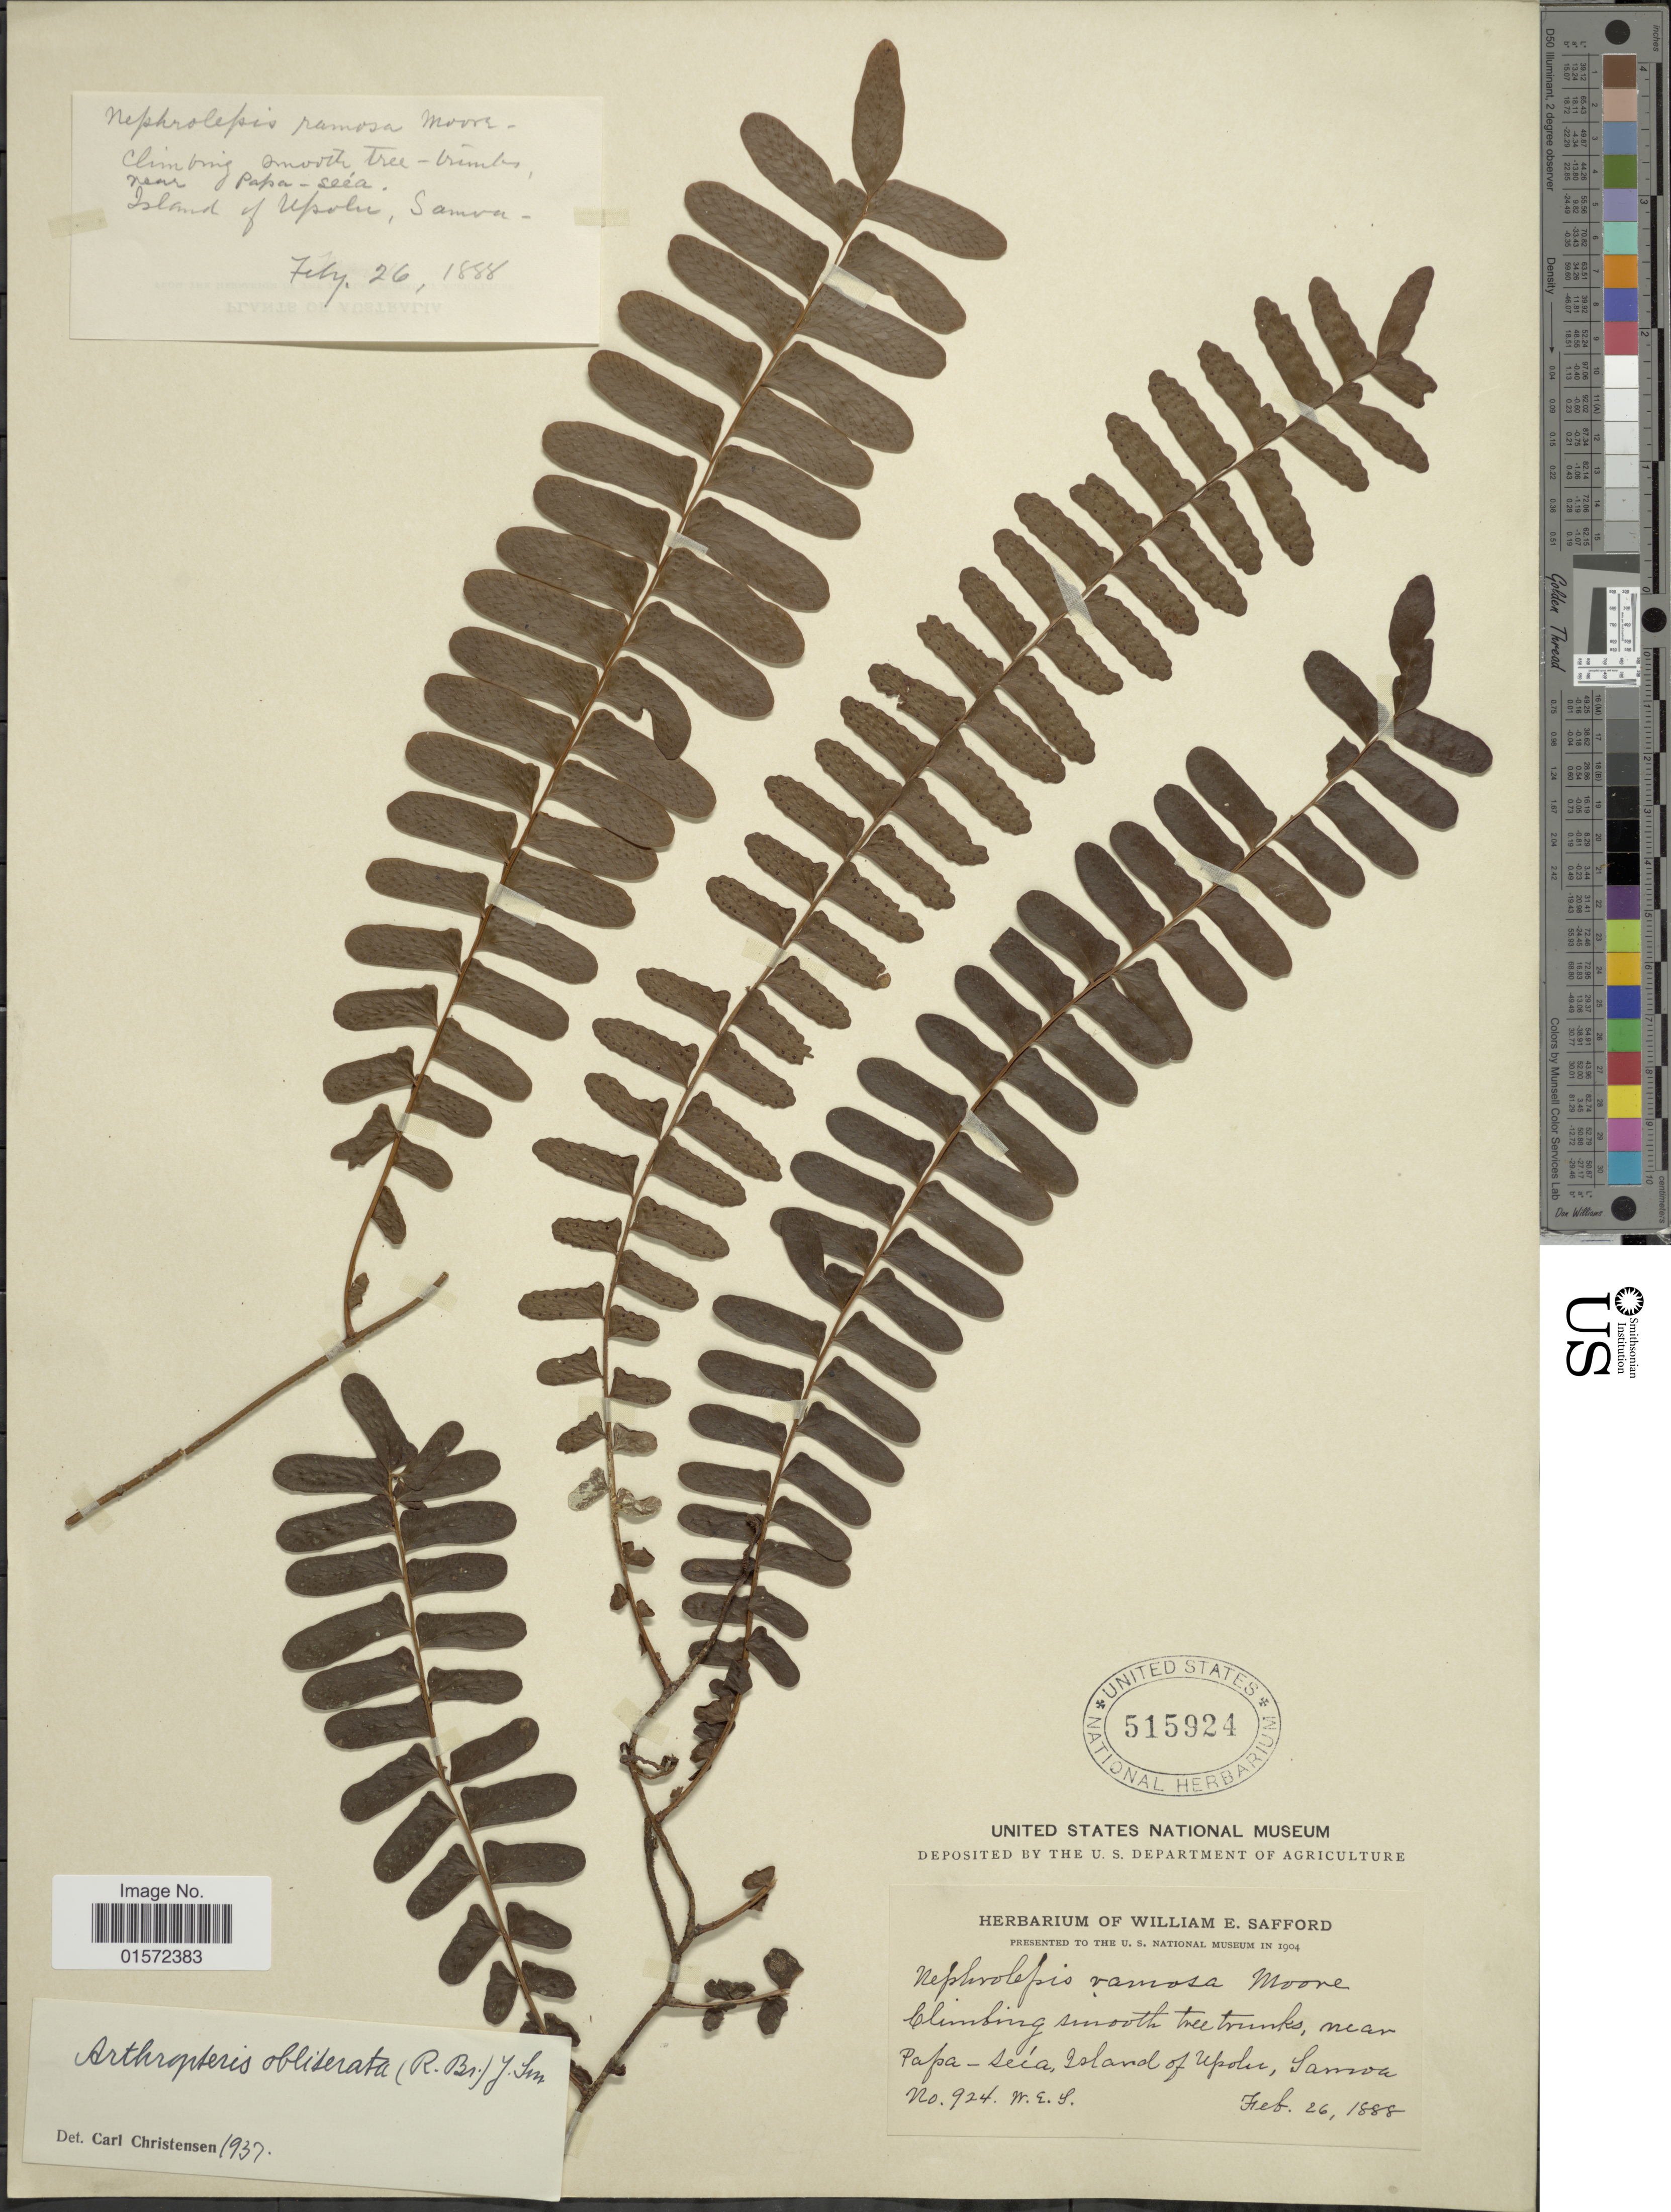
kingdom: Plantae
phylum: Tracheophyta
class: Polypodiopsida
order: Polypodiales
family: Tectariaceae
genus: Arthropteris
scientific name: Arthropteris obliterata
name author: (R. Br.) J. Sm.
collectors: W. E. Safford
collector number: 924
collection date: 1888-02-26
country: Samoa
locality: Climbing smooth tree trunks, near Papa-seia, island of Upolu, Samoa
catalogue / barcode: US 515924